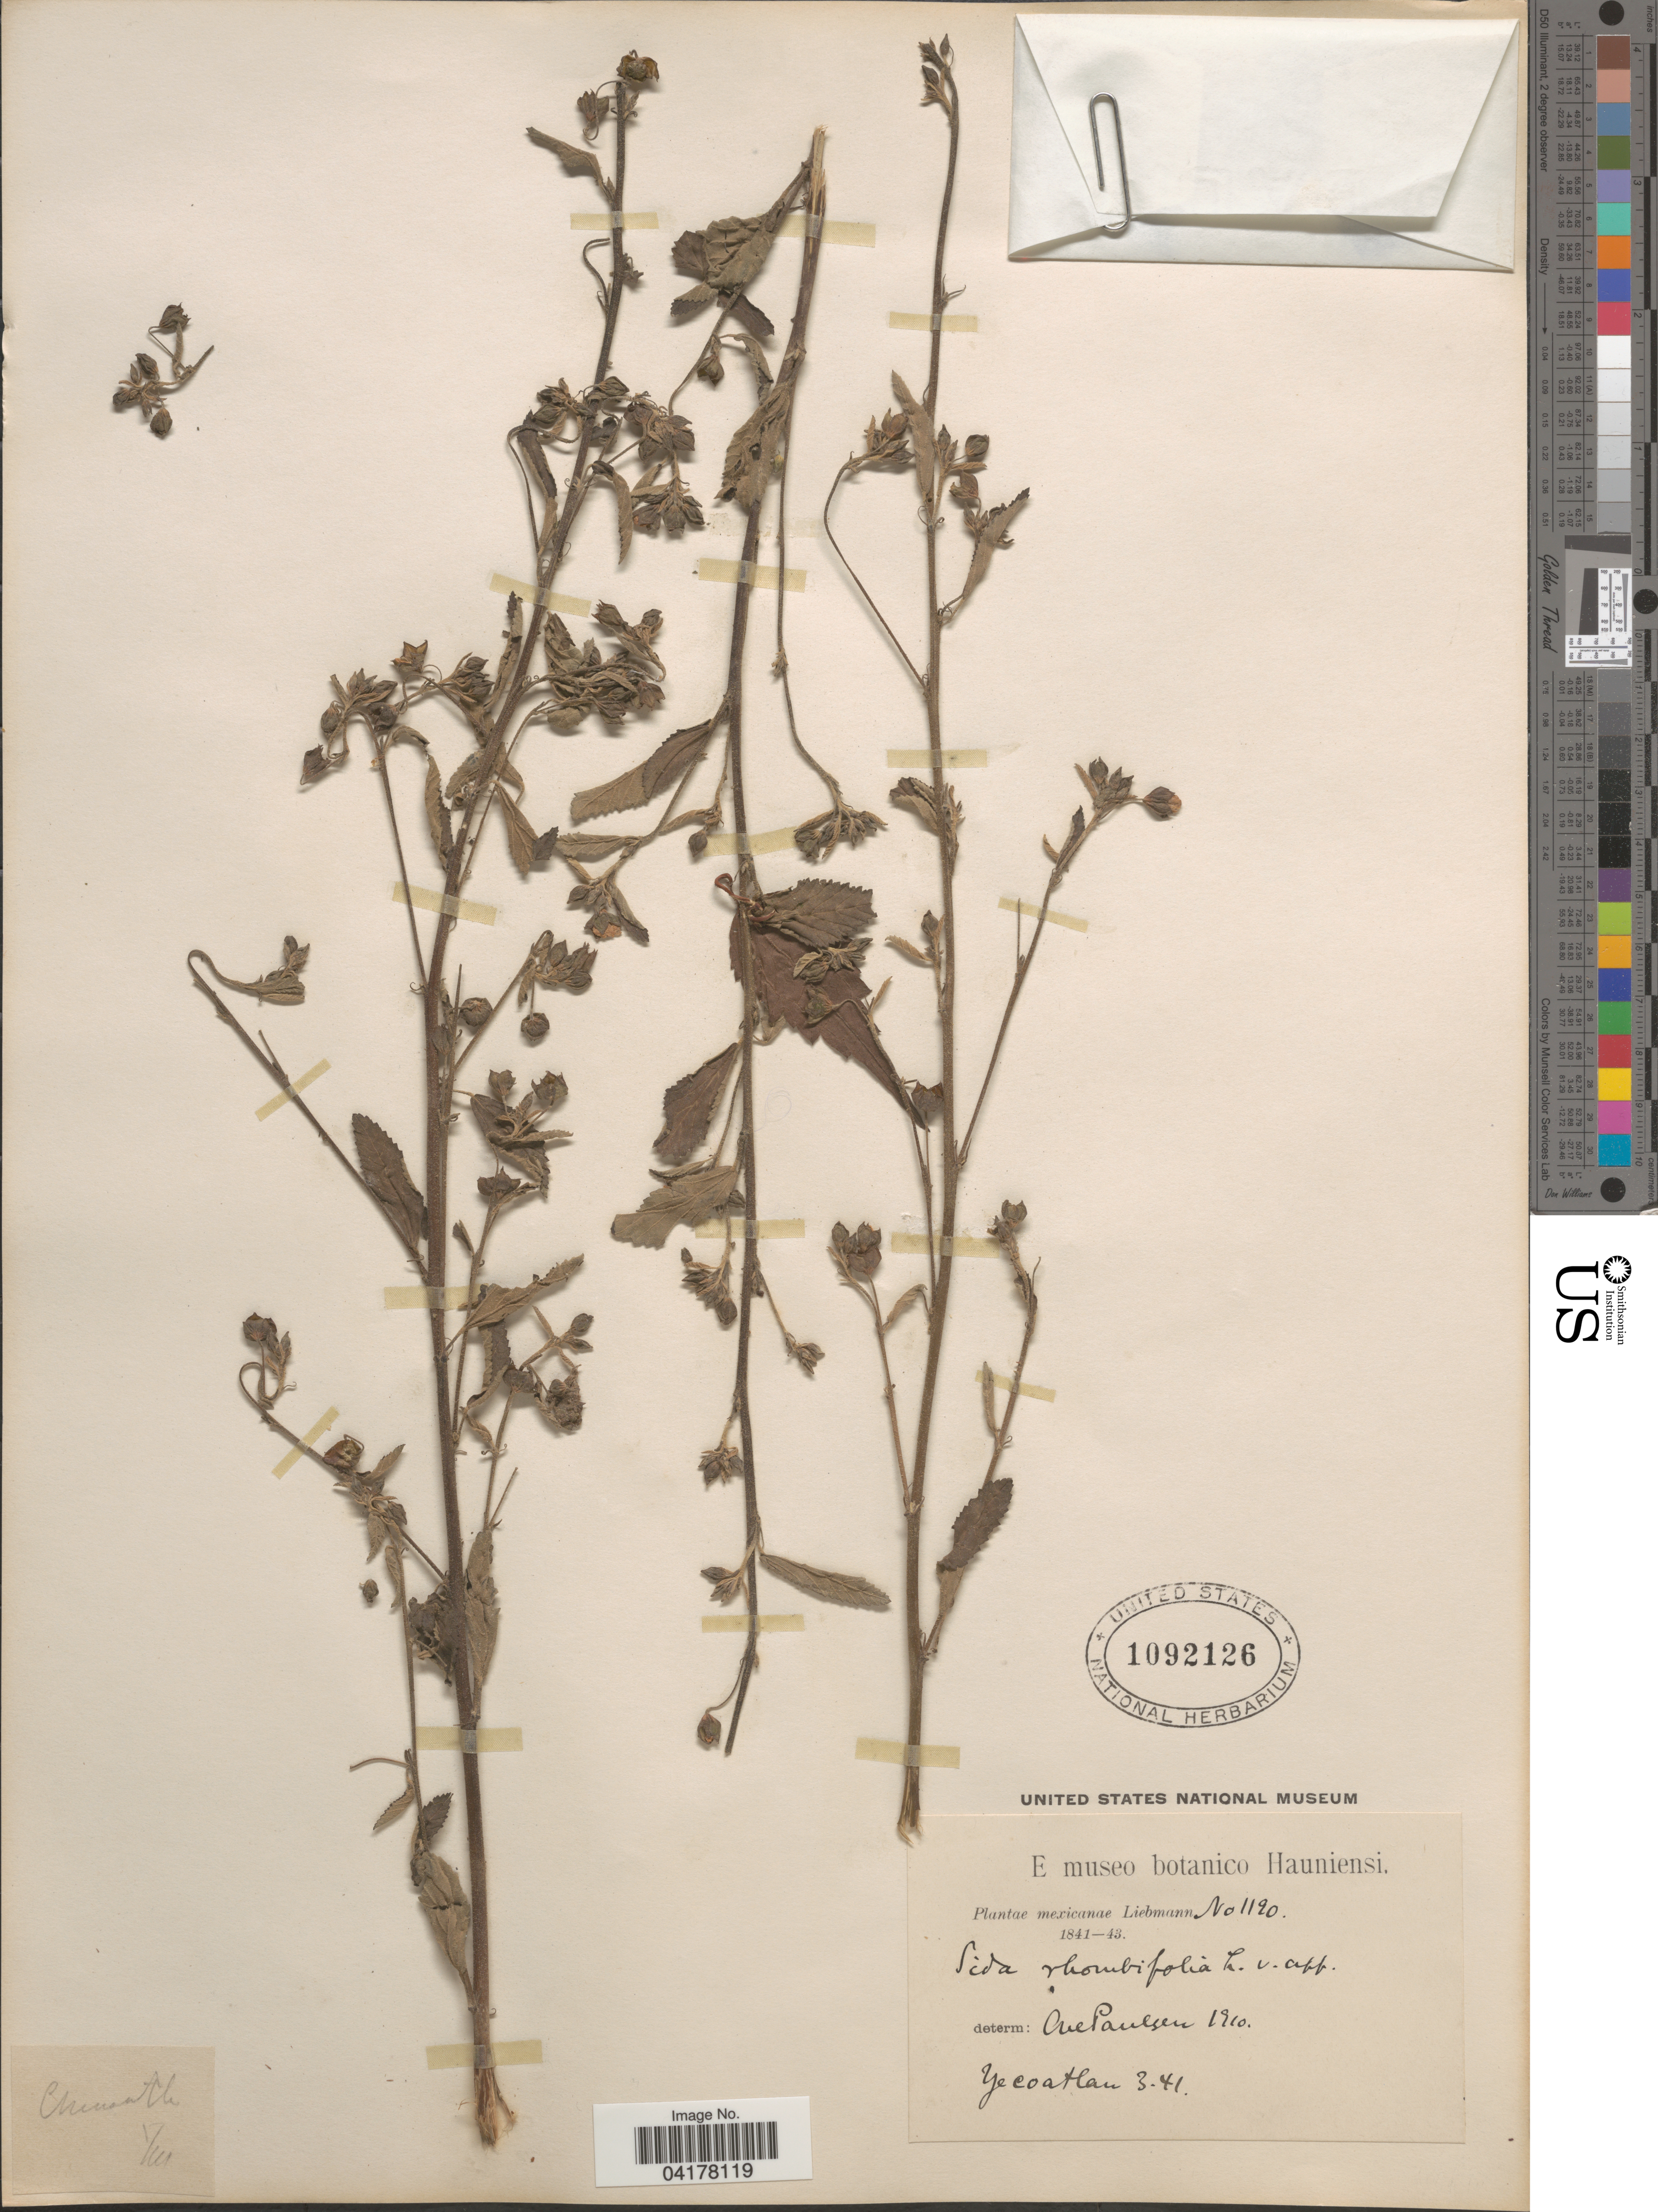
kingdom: Plantae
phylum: Tracheophyta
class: Magnoliopsida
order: Malvales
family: Malvaceae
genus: Sida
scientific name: Sida rhombifolia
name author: L.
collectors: Liebmann, --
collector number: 1120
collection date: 1841-03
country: Mexico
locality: Yecoatlan.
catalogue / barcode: US 1092126